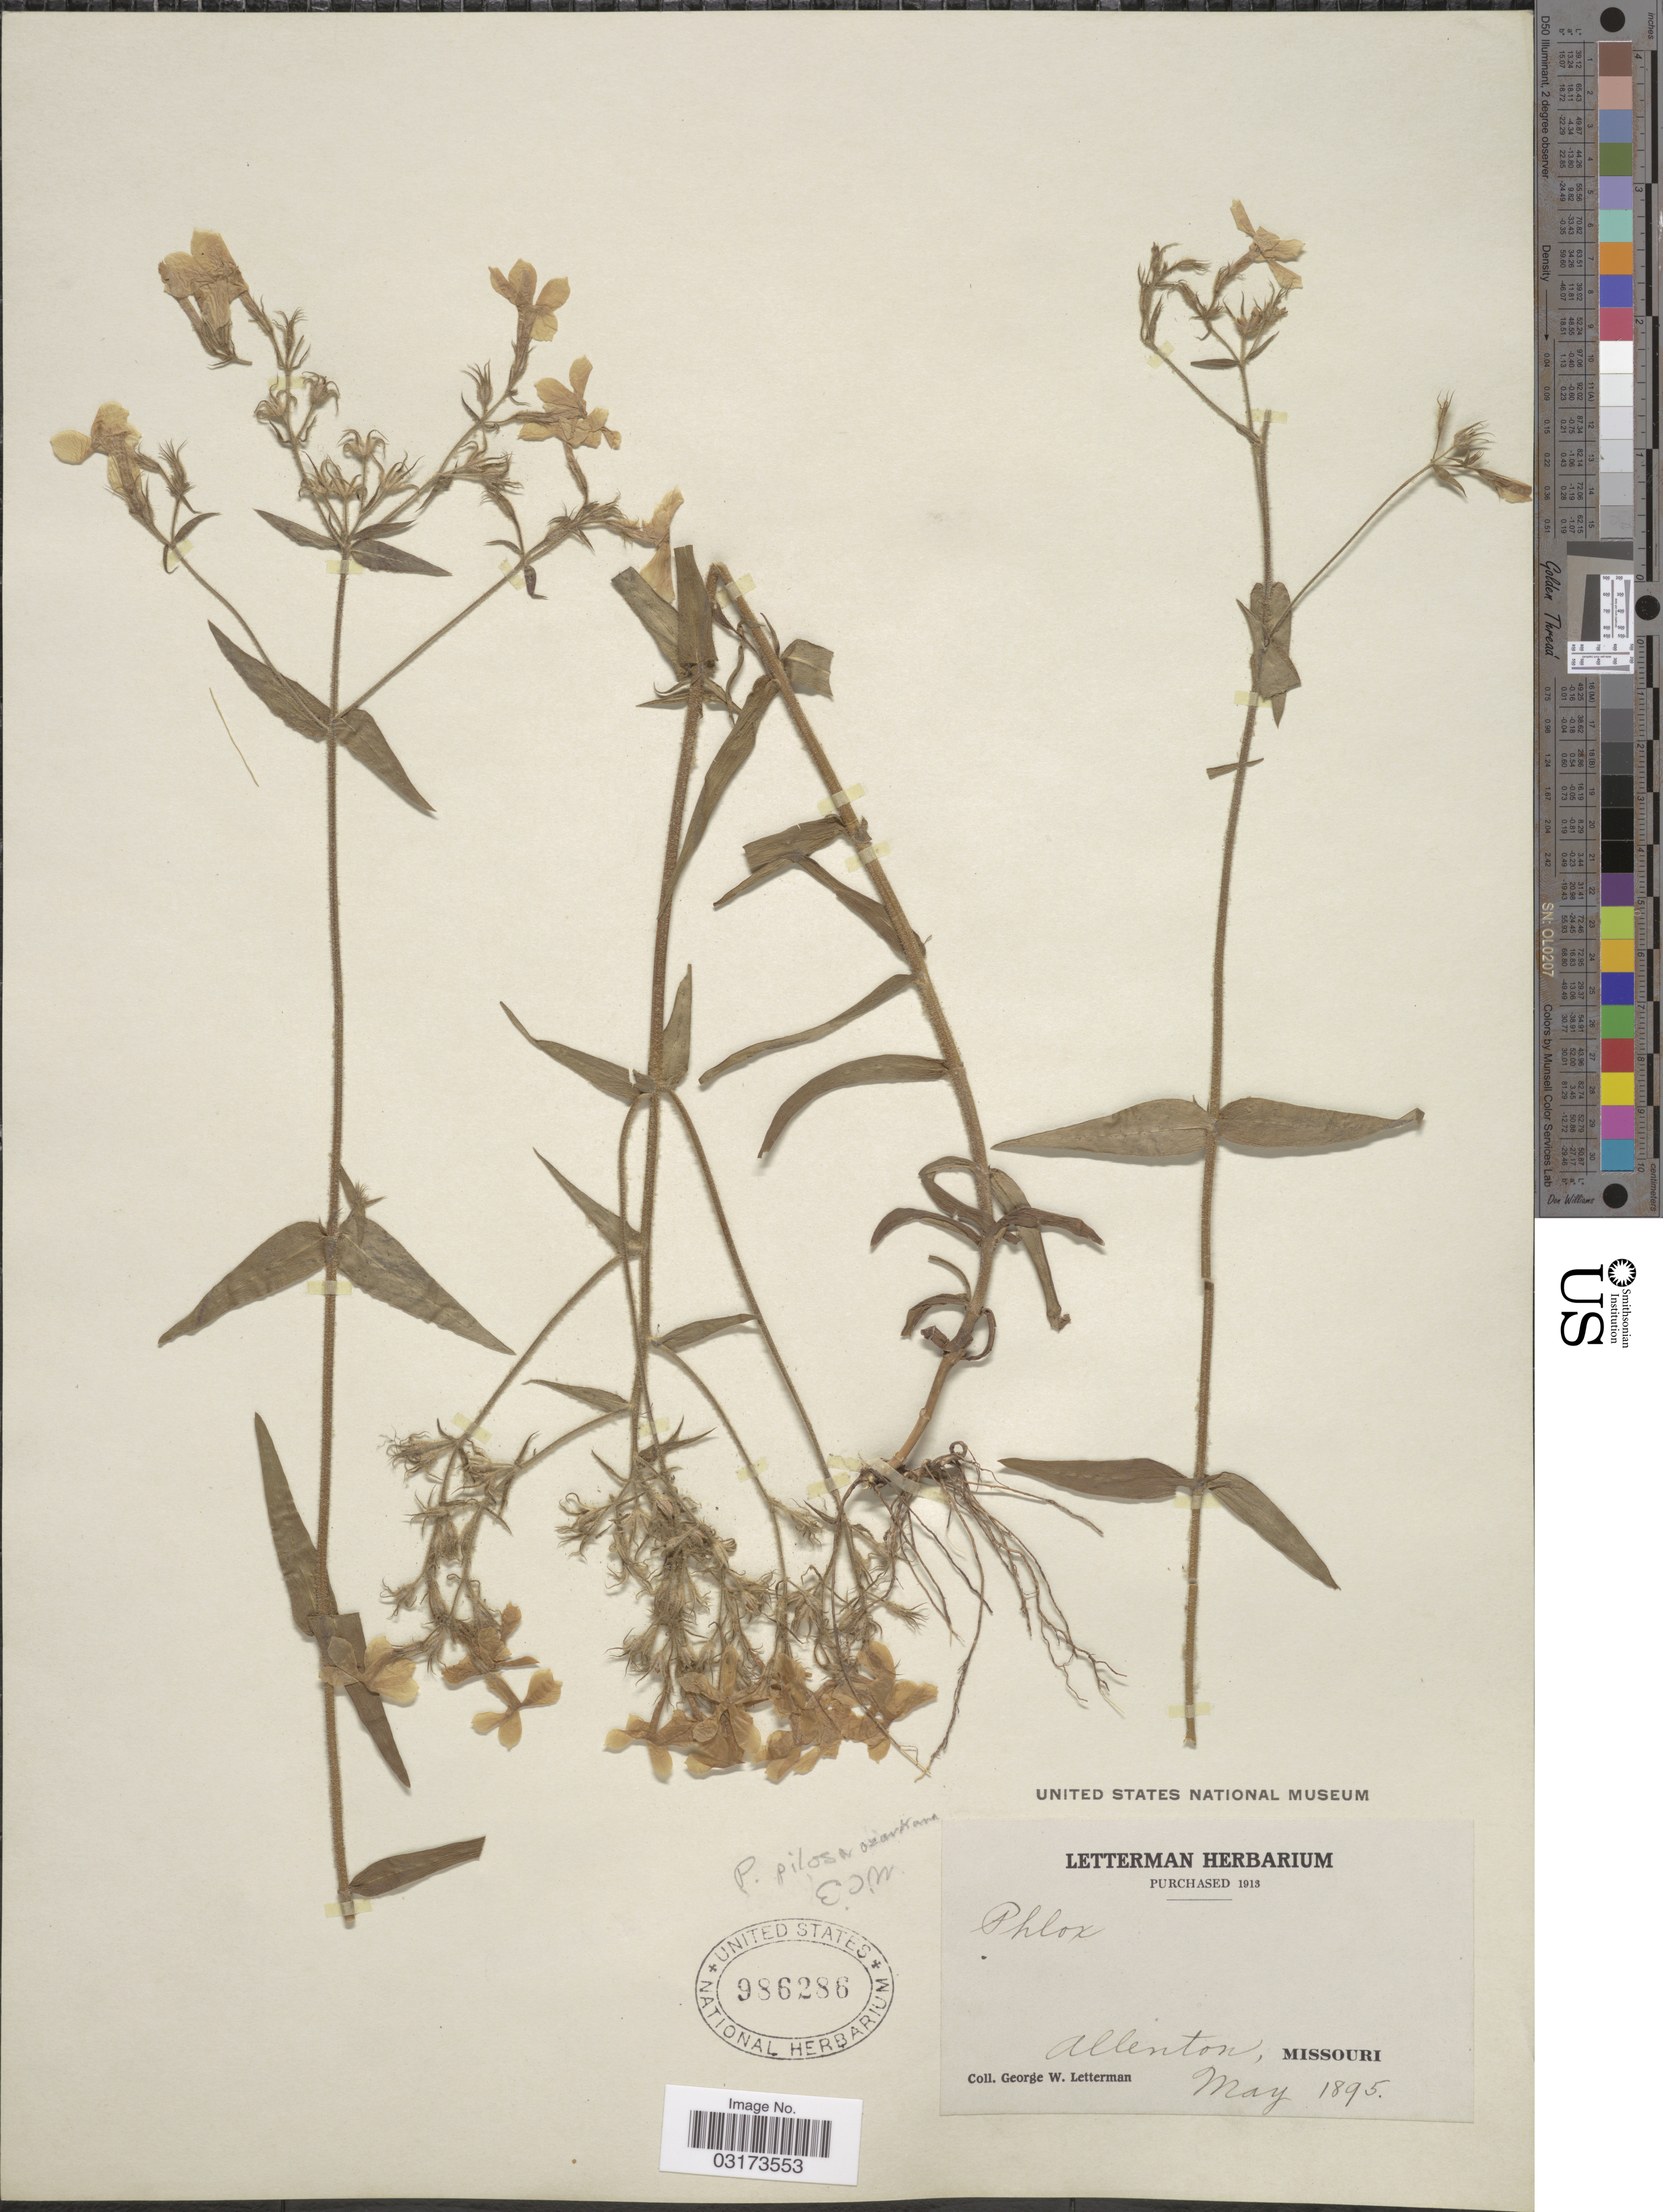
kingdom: Plantae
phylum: Tracheophyta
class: Magnoliopsida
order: Ericales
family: Polemoniaceae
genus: Phlox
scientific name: Phlox pilosa subsp. ozarkana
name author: (Wherry) Wherry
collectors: G. W. Letterman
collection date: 1895-05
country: United States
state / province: Missouri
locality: Allenton.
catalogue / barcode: US 986286